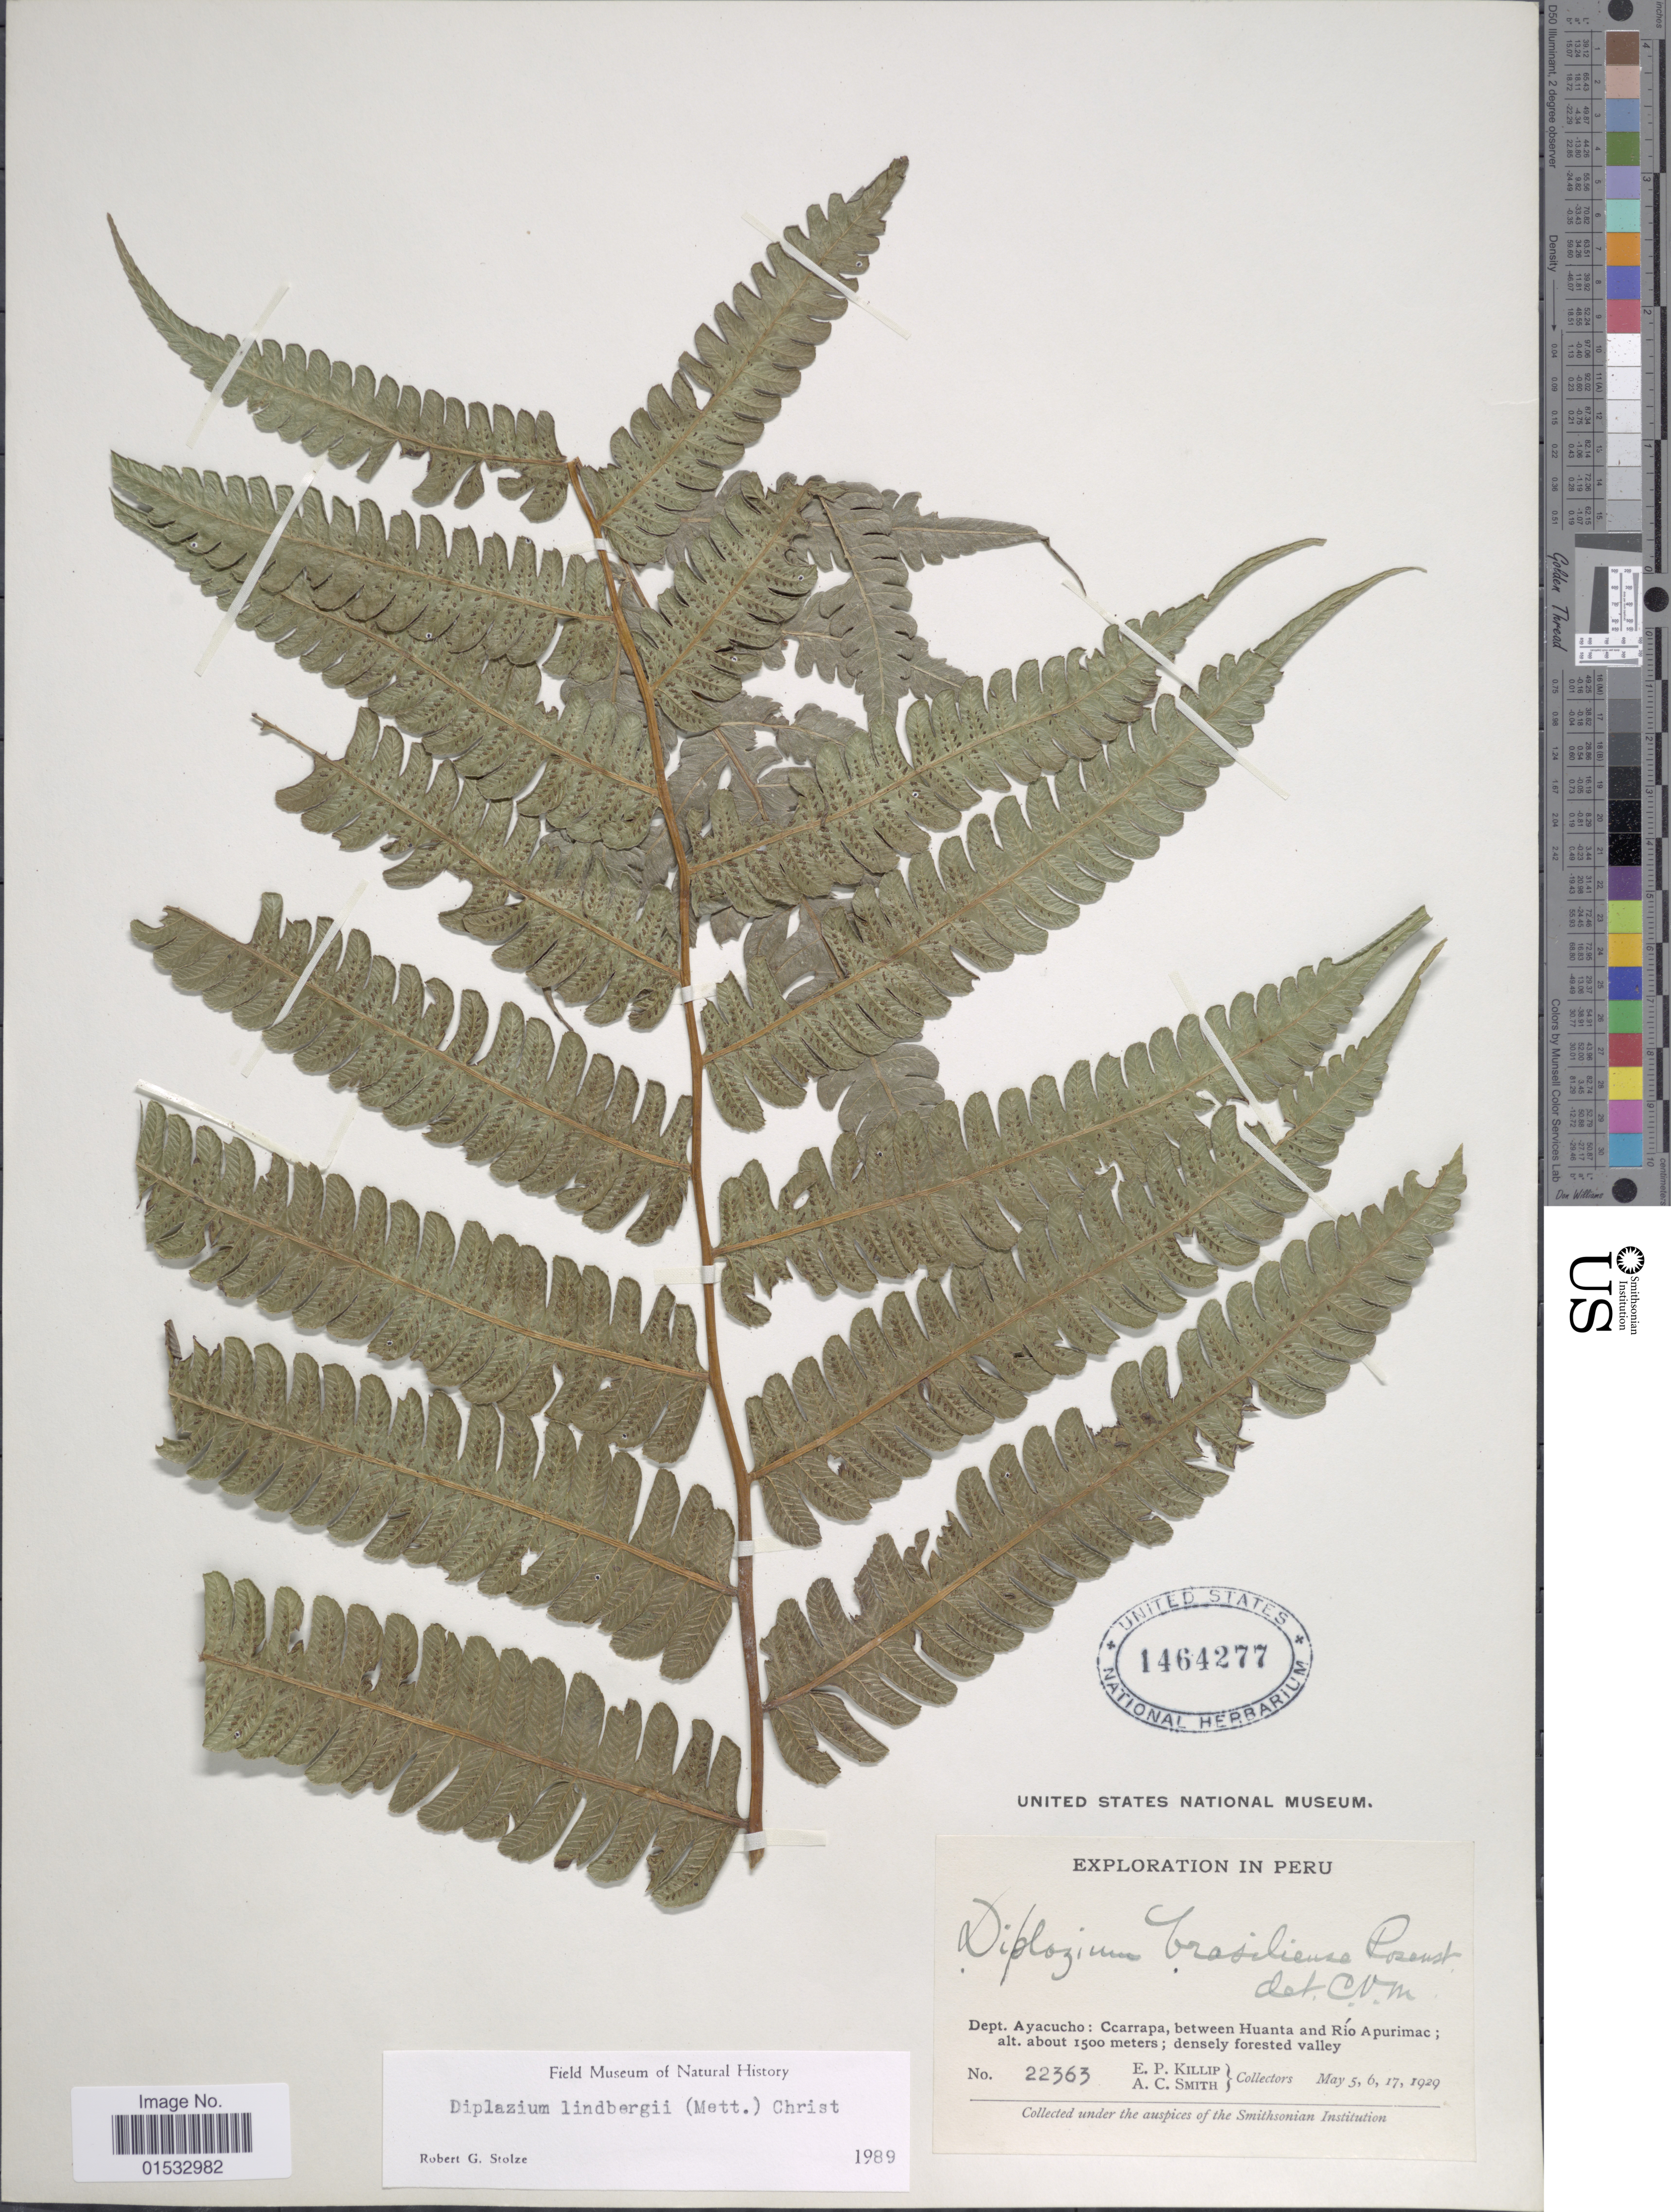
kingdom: Plantae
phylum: Tracheophyta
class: Polypodiopsida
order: Polypodiales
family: Athyriaceae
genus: Diplazium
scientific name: Diplazium lindbergii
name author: (Mett.) Christ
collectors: E. P. Killip & A. C. Smith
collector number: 22363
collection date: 1929-05-05/1929-05-17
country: Peru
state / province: Ayacucho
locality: Ccarrapa, between Huanta and Río Apurimac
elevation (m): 1500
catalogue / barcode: US 1464277